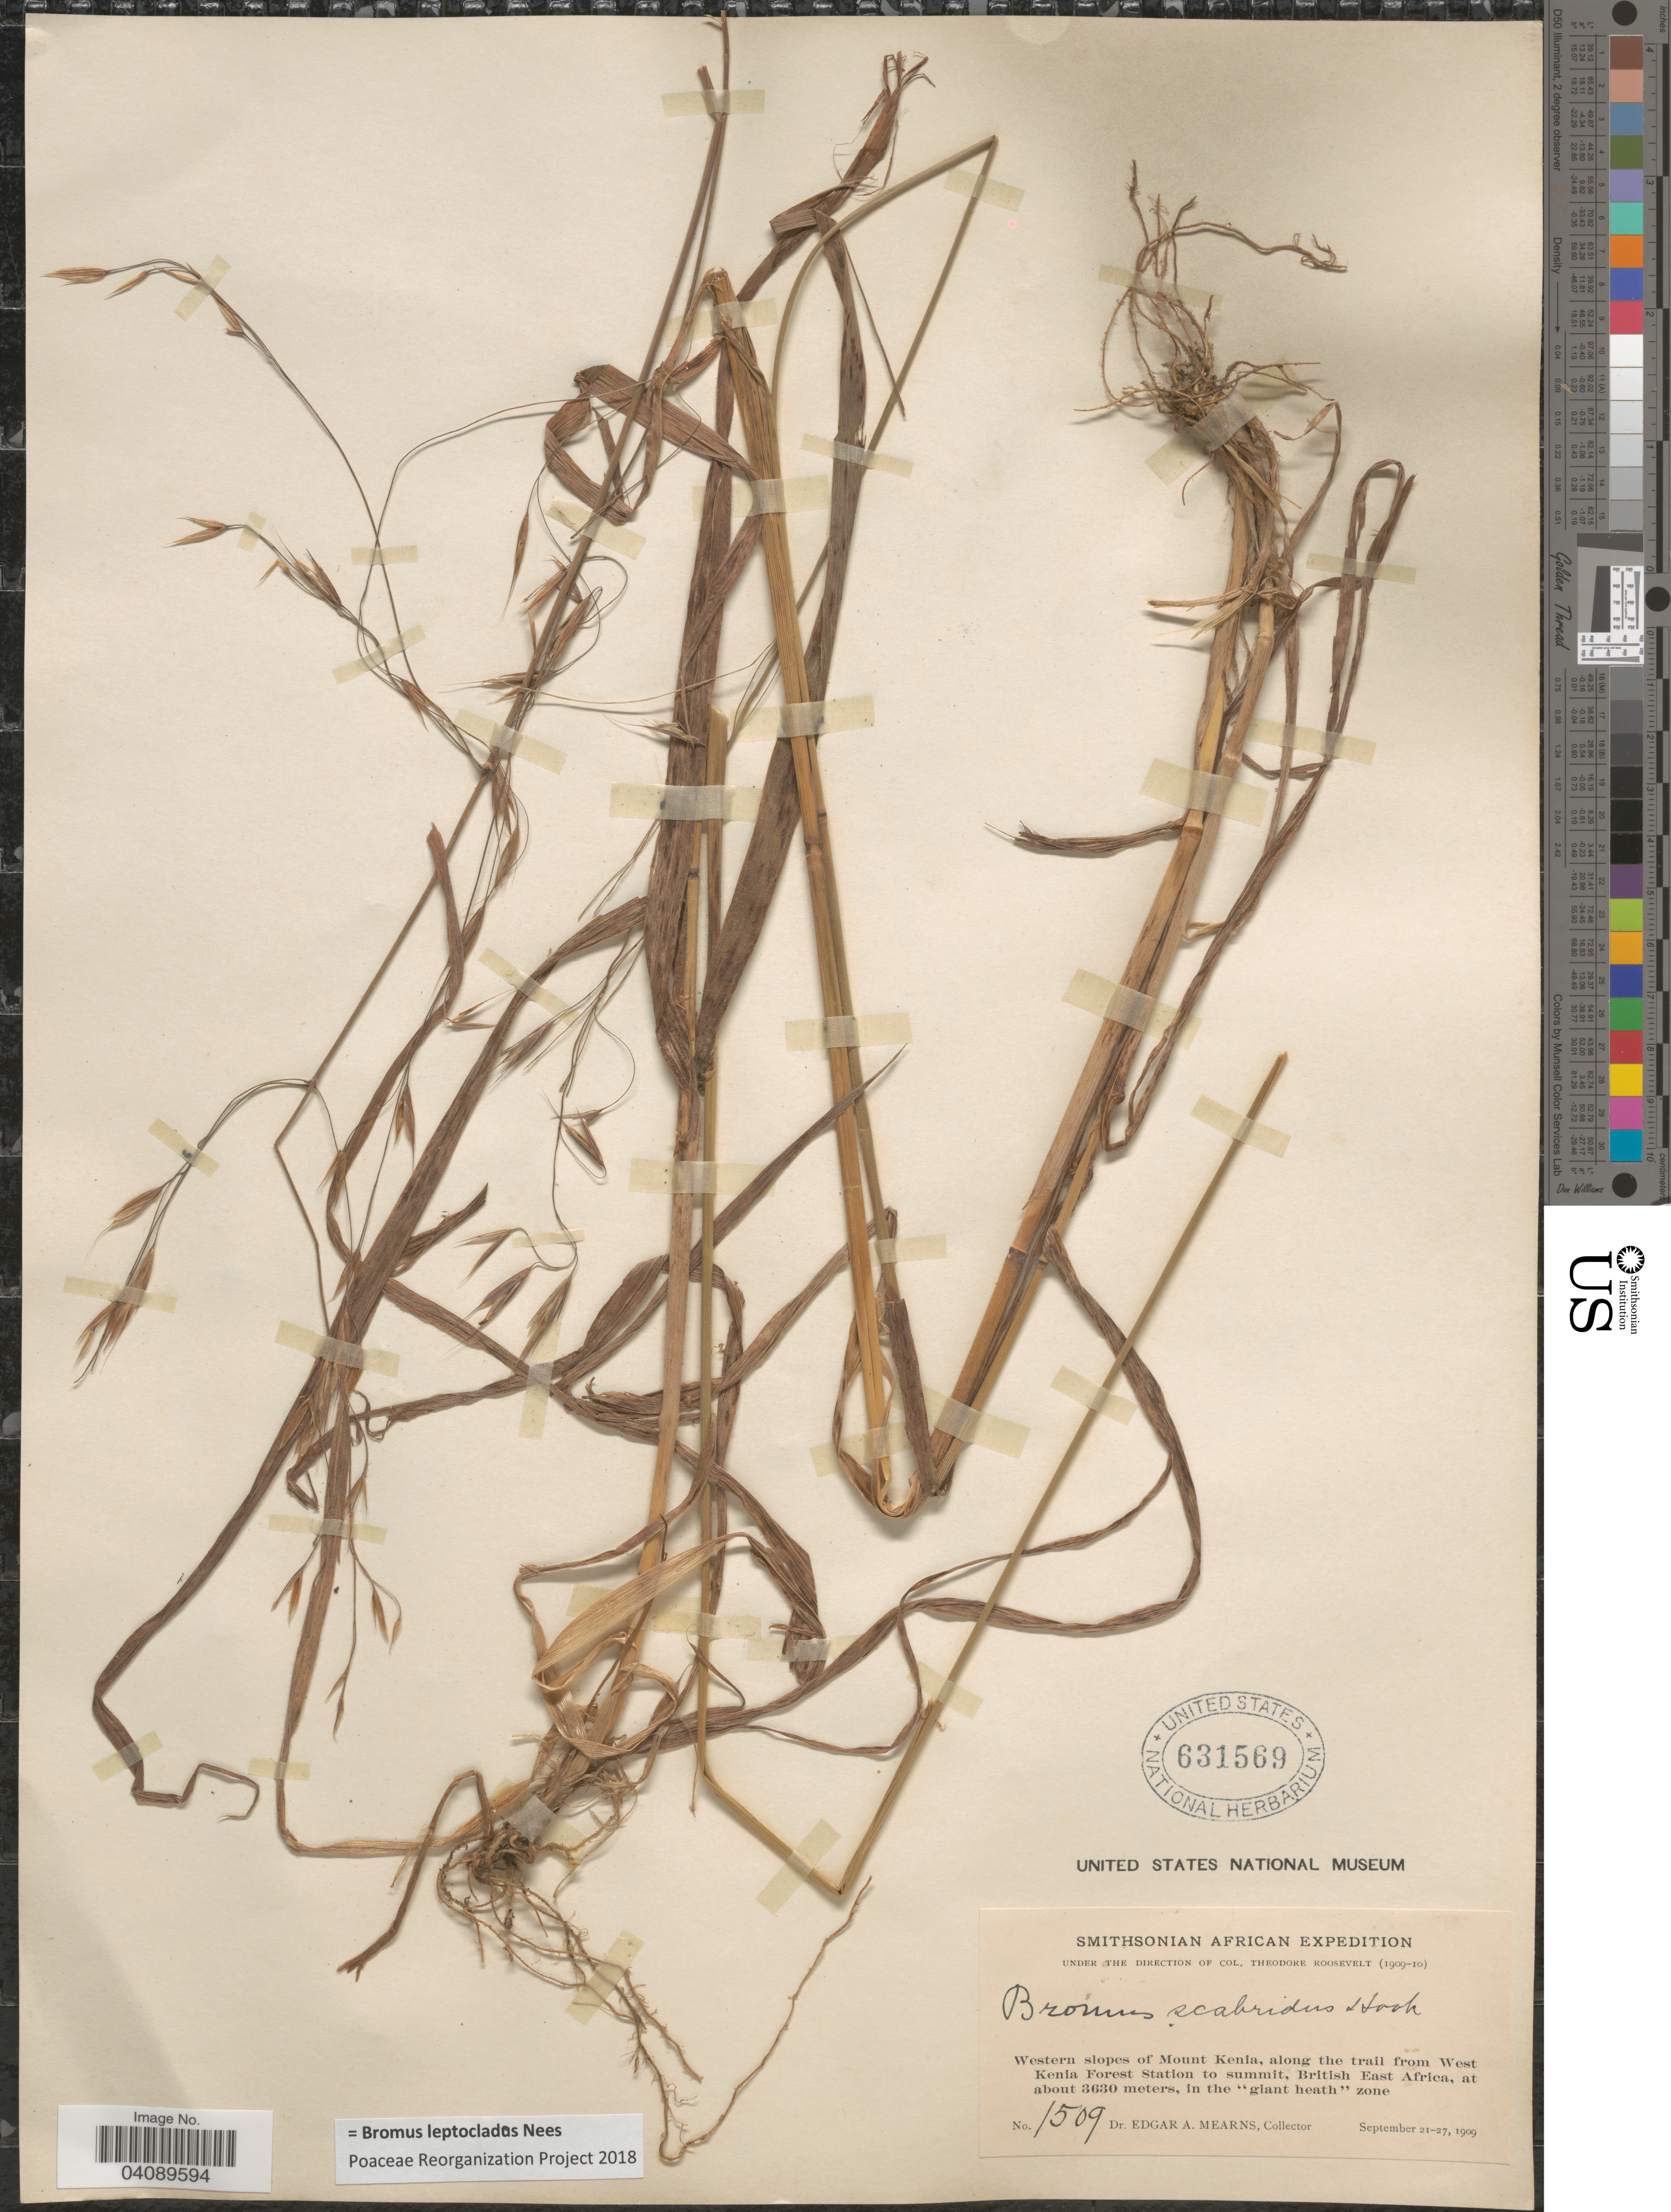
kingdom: Plantae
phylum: Tracheophyta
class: Liliopsida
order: Poales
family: Poaceae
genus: Bromus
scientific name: Bromus leptoclados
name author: Nees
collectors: E. A. Mearns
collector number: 1509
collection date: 1909-09-21/1909-09-27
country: Kenya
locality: Smithsonian African Expedition. Western slopes of Mount Kenia, along the trail from West Kenia Forest Station to summit, British East Africa, in the "giant heath" zone.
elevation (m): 3630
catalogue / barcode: US 631569